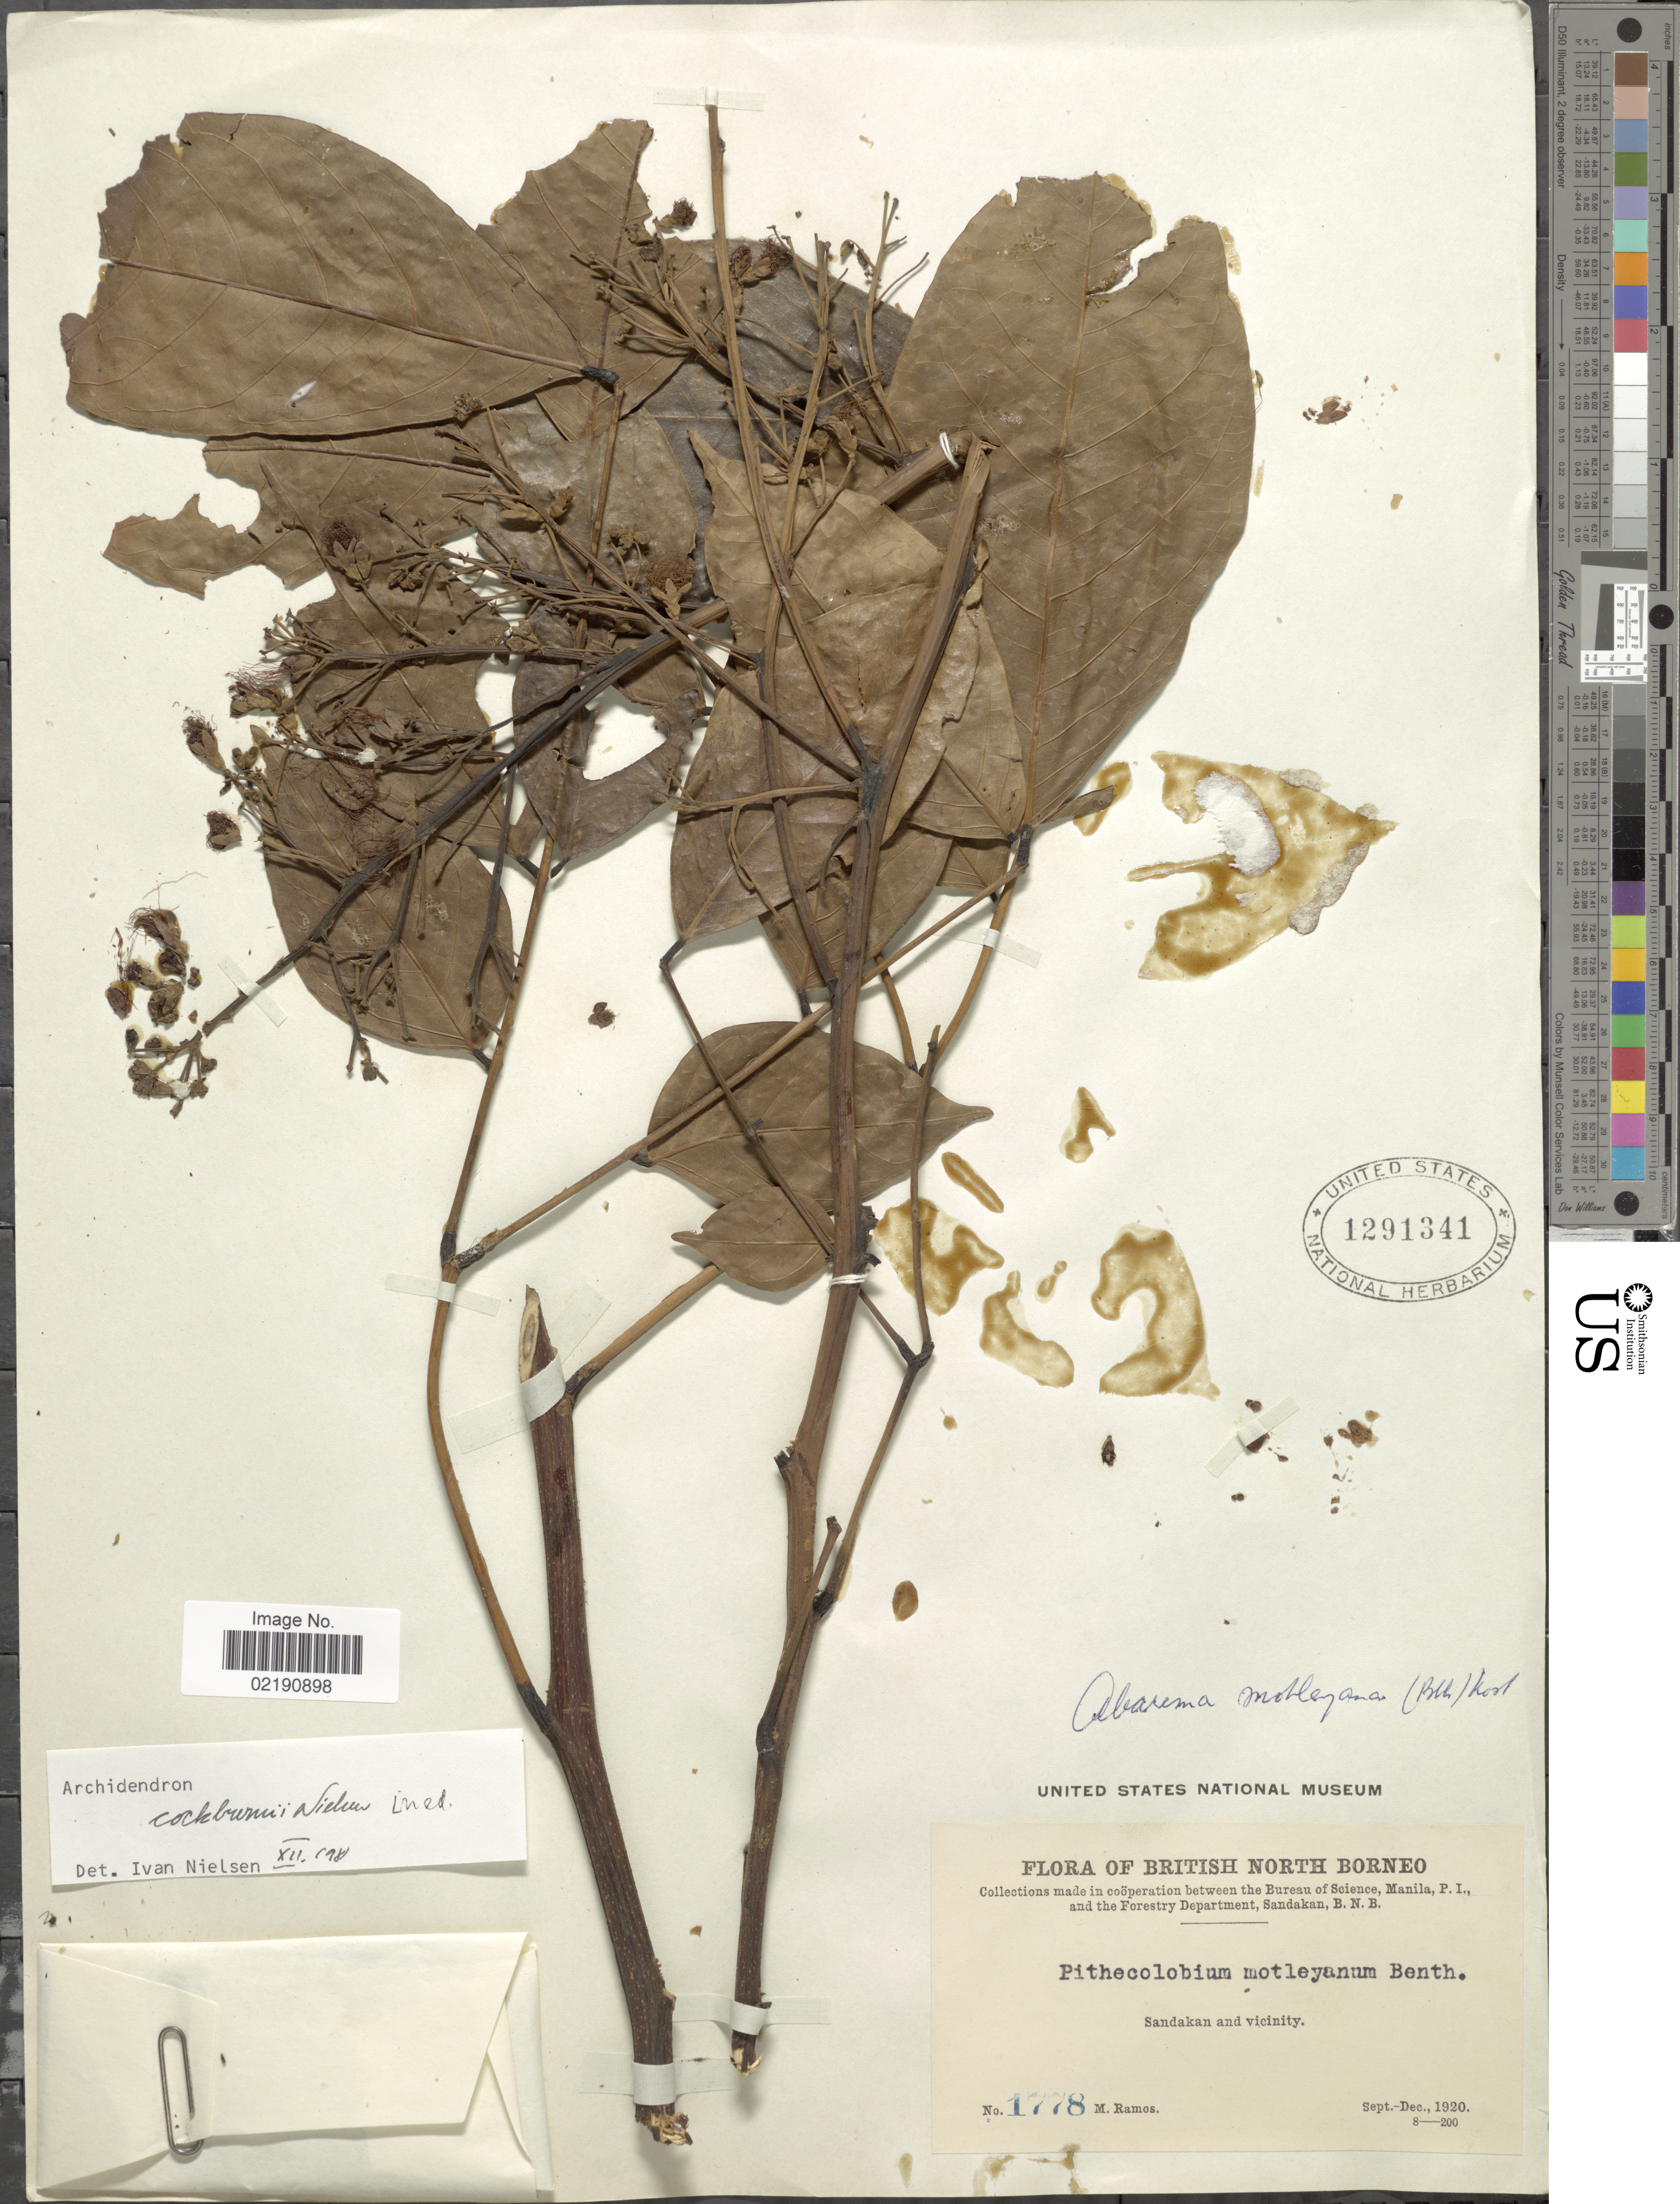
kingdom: Plantae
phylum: Tracheophyta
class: Magnoliopsida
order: Fabales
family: Fabaceae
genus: Archidendron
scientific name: Archidendron cockburnii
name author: I.C. Nielsen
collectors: M. Ramos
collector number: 1778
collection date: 1920-09/1920-12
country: Malaysia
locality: British North Borneo, Sandakan and vicinity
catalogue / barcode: US 1291341